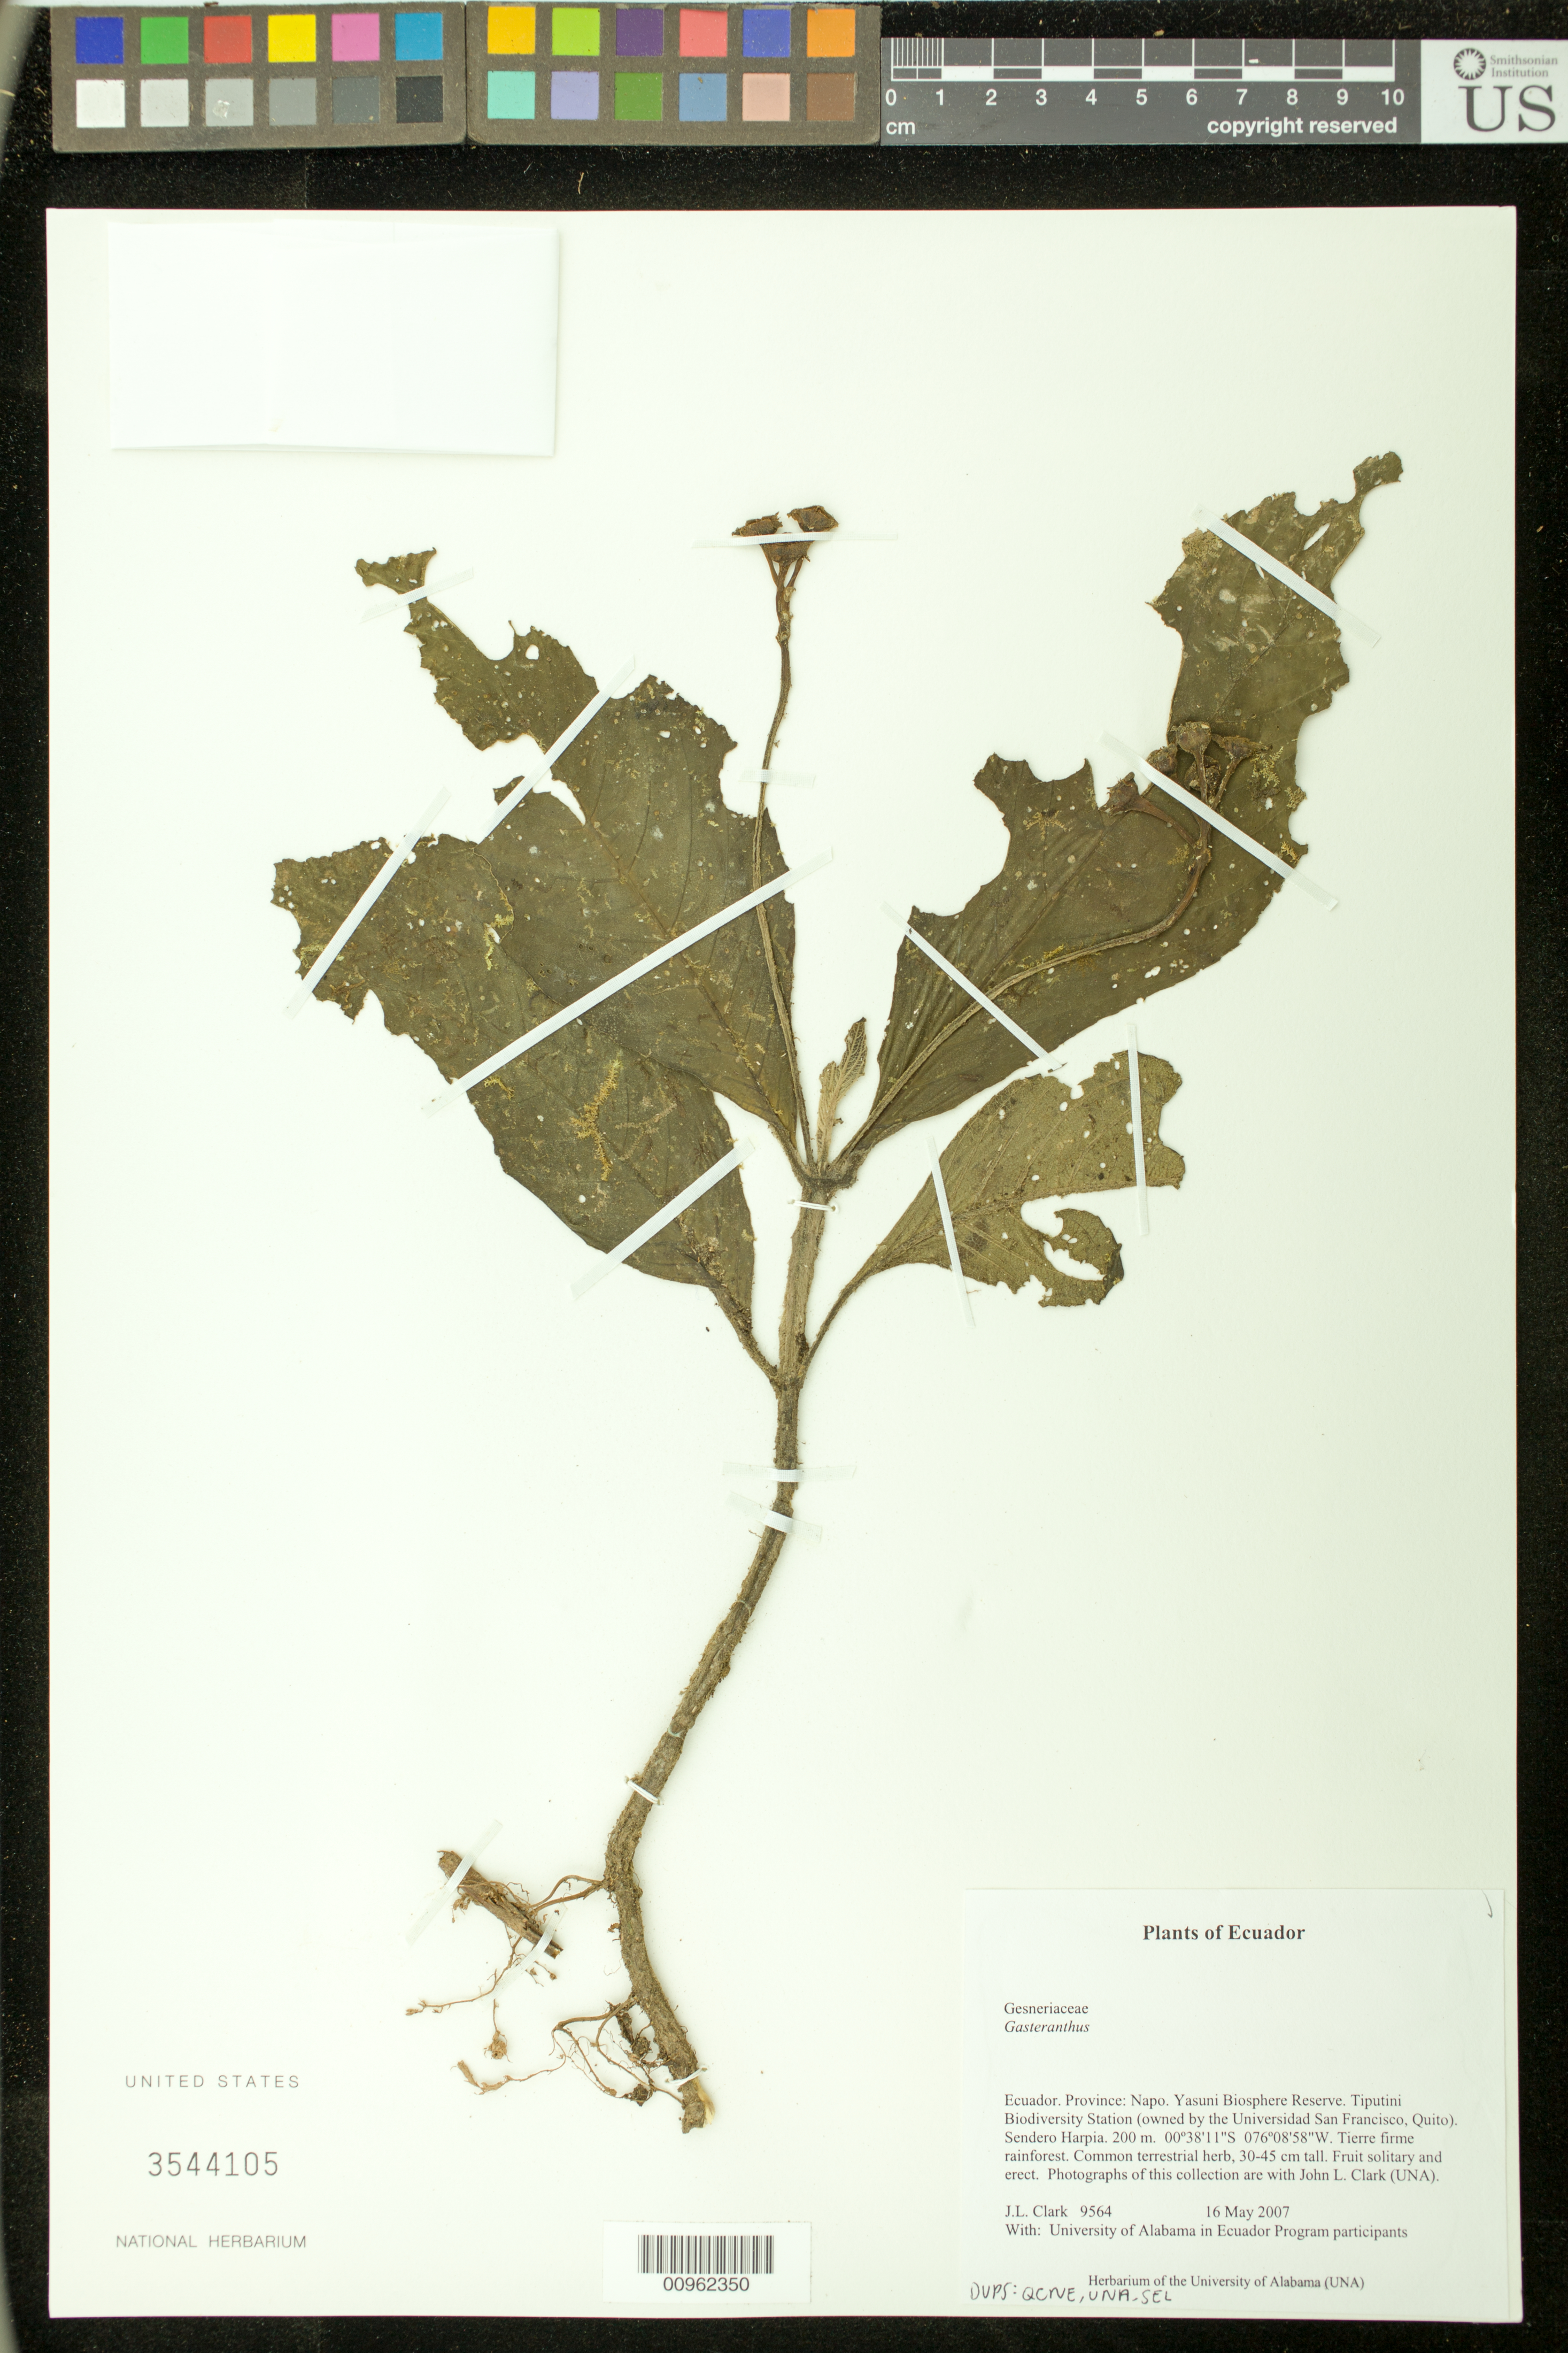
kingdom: Plantae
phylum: Tracheophyta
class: Magnoliopsida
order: Lamiales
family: Gesneriaceae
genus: Gasteranthus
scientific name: Gasteranthus sp.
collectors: J. L. Clark & University of Alabama in Ecuador Program participants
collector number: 9564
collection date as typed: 16 May 2007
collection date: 2007-05-16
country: Ecuador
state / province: Napo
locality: Yasuni Biosphere Reserve. Tiputini Biodiversity Station (owned by the Universidad San Francisco, Quito). Sendero Harpia.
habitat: Tierre firme rainforest.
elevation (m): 200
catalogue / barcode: US 3544105